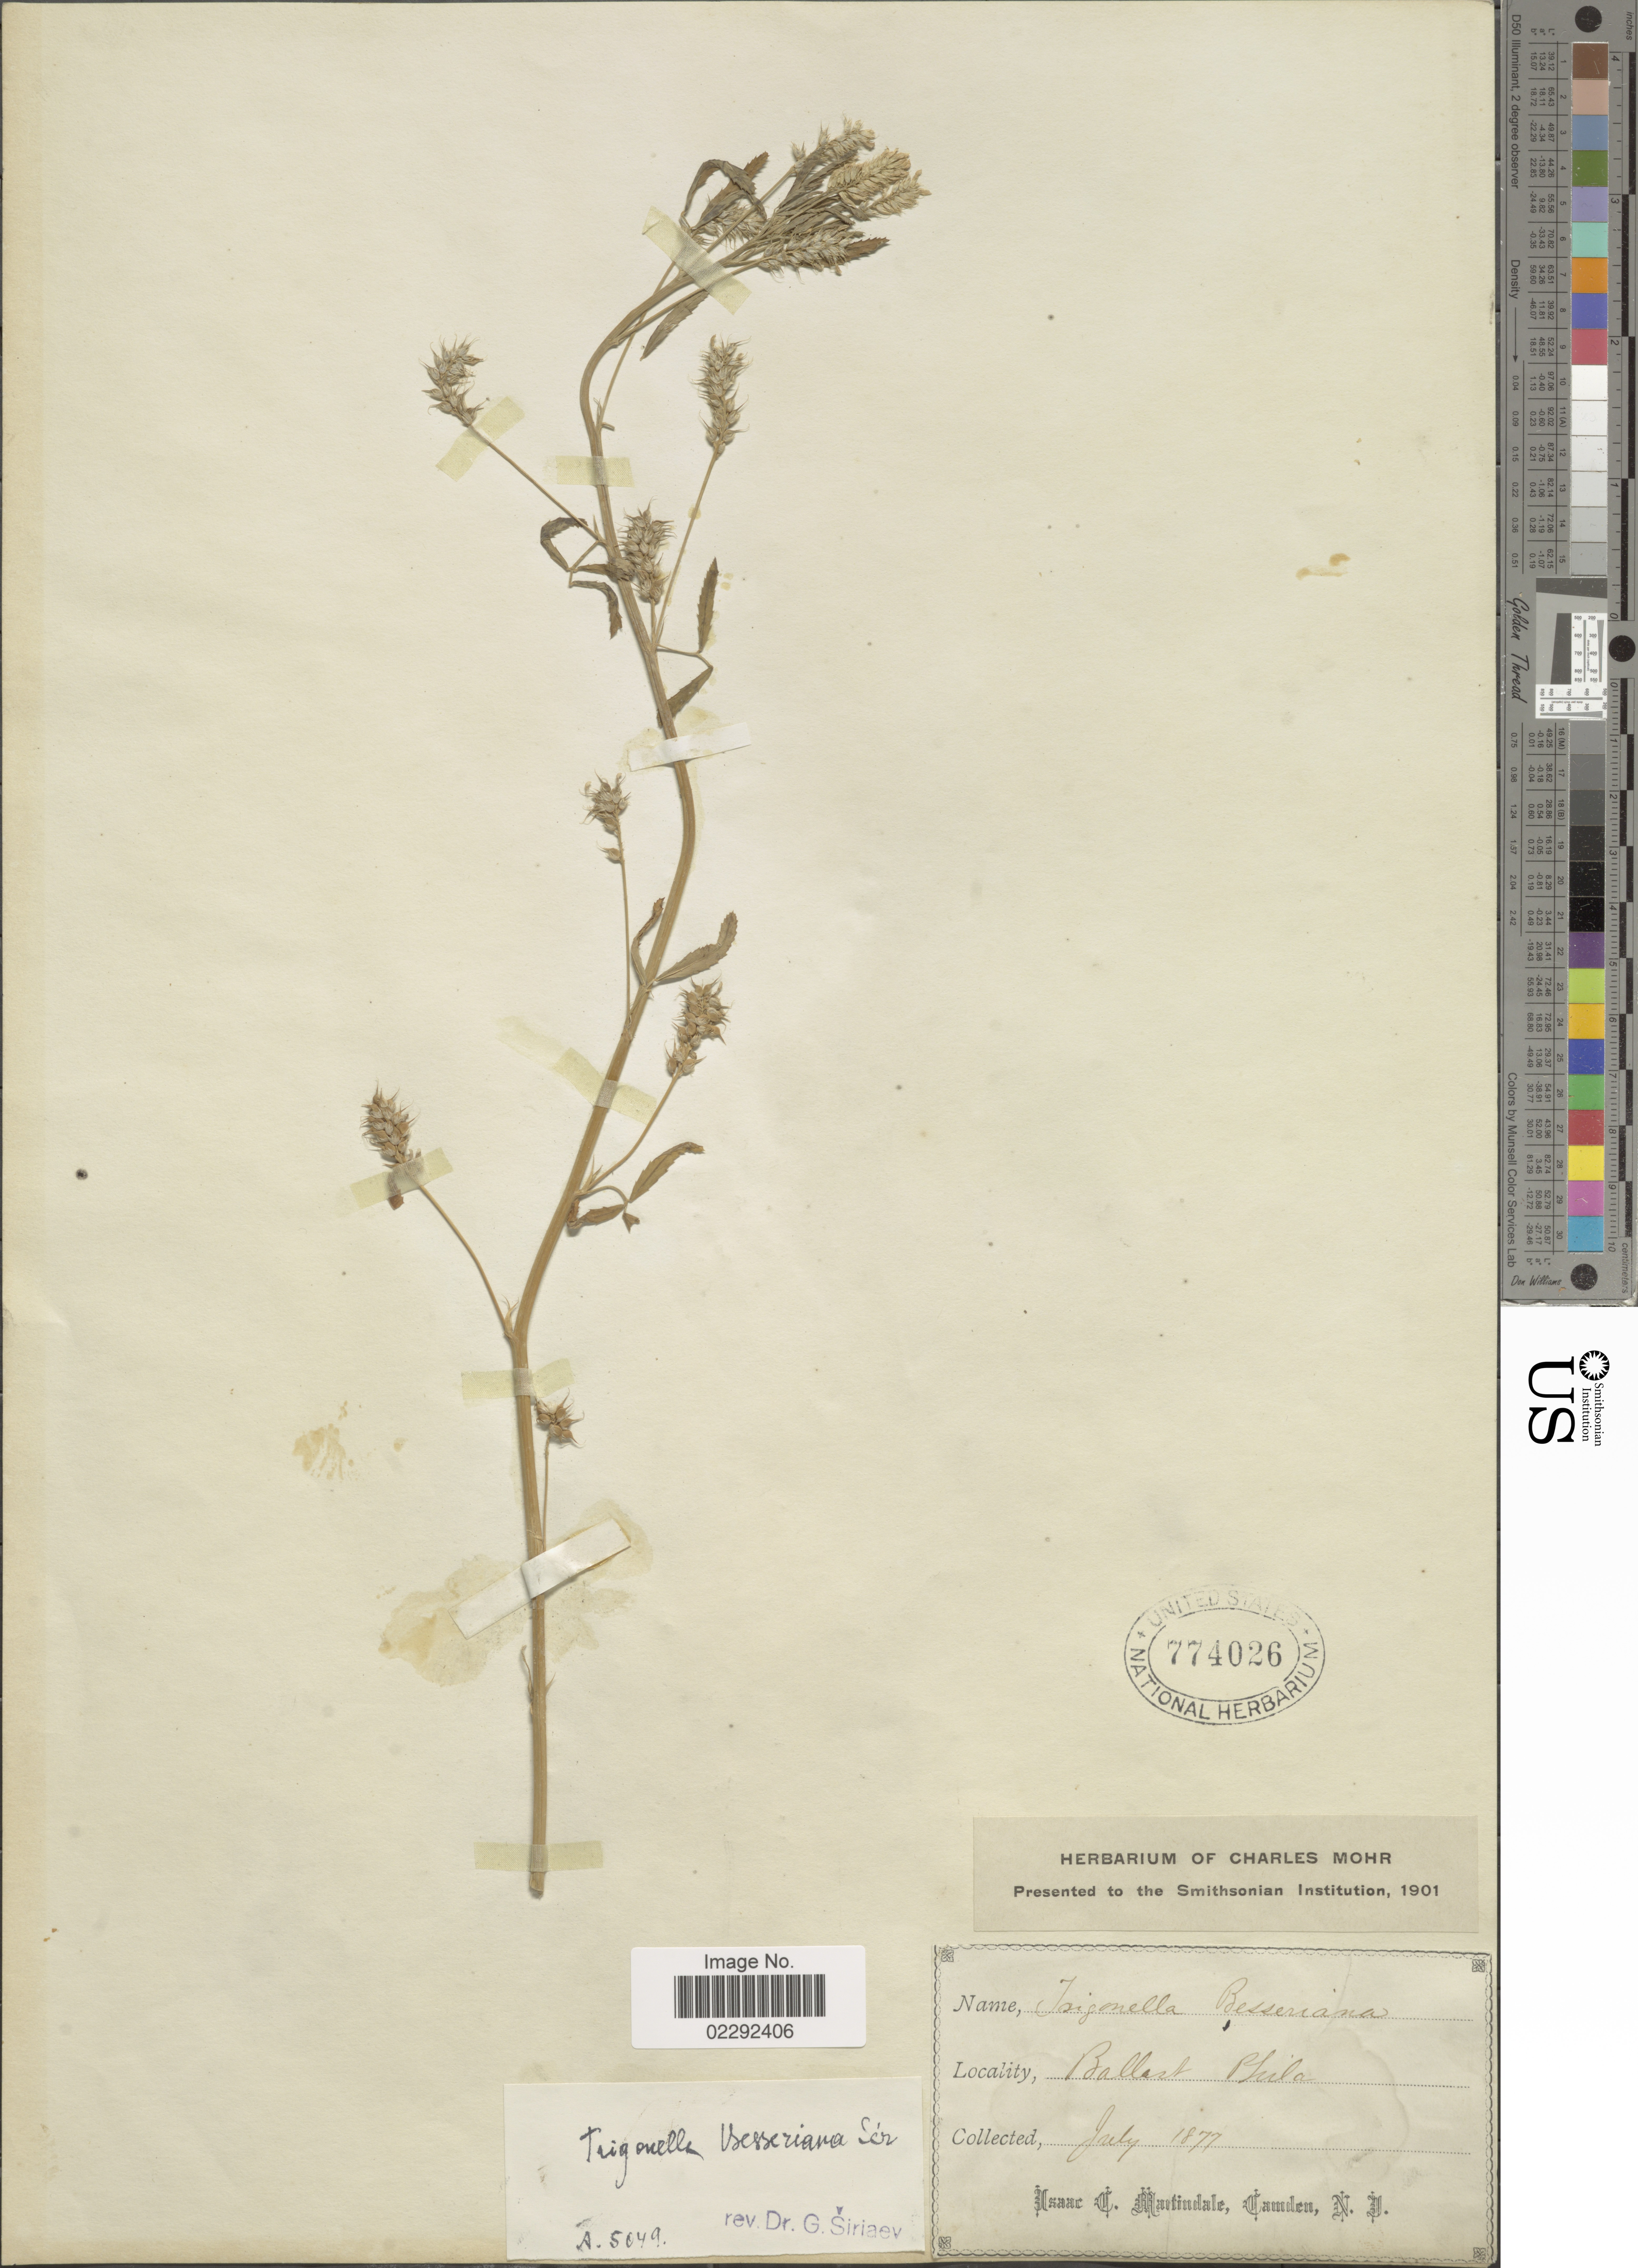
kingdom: Plantae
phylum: Tracheophyta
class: Magnoliopsida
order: Fabales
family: Fabaceae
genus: Trigonella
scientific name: Trigonella besseriana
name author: Ser.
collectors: I. C. Martindale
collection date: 1877-07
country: United States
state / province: Pennsylvania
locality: Ballast Phila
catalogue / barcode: US 774026